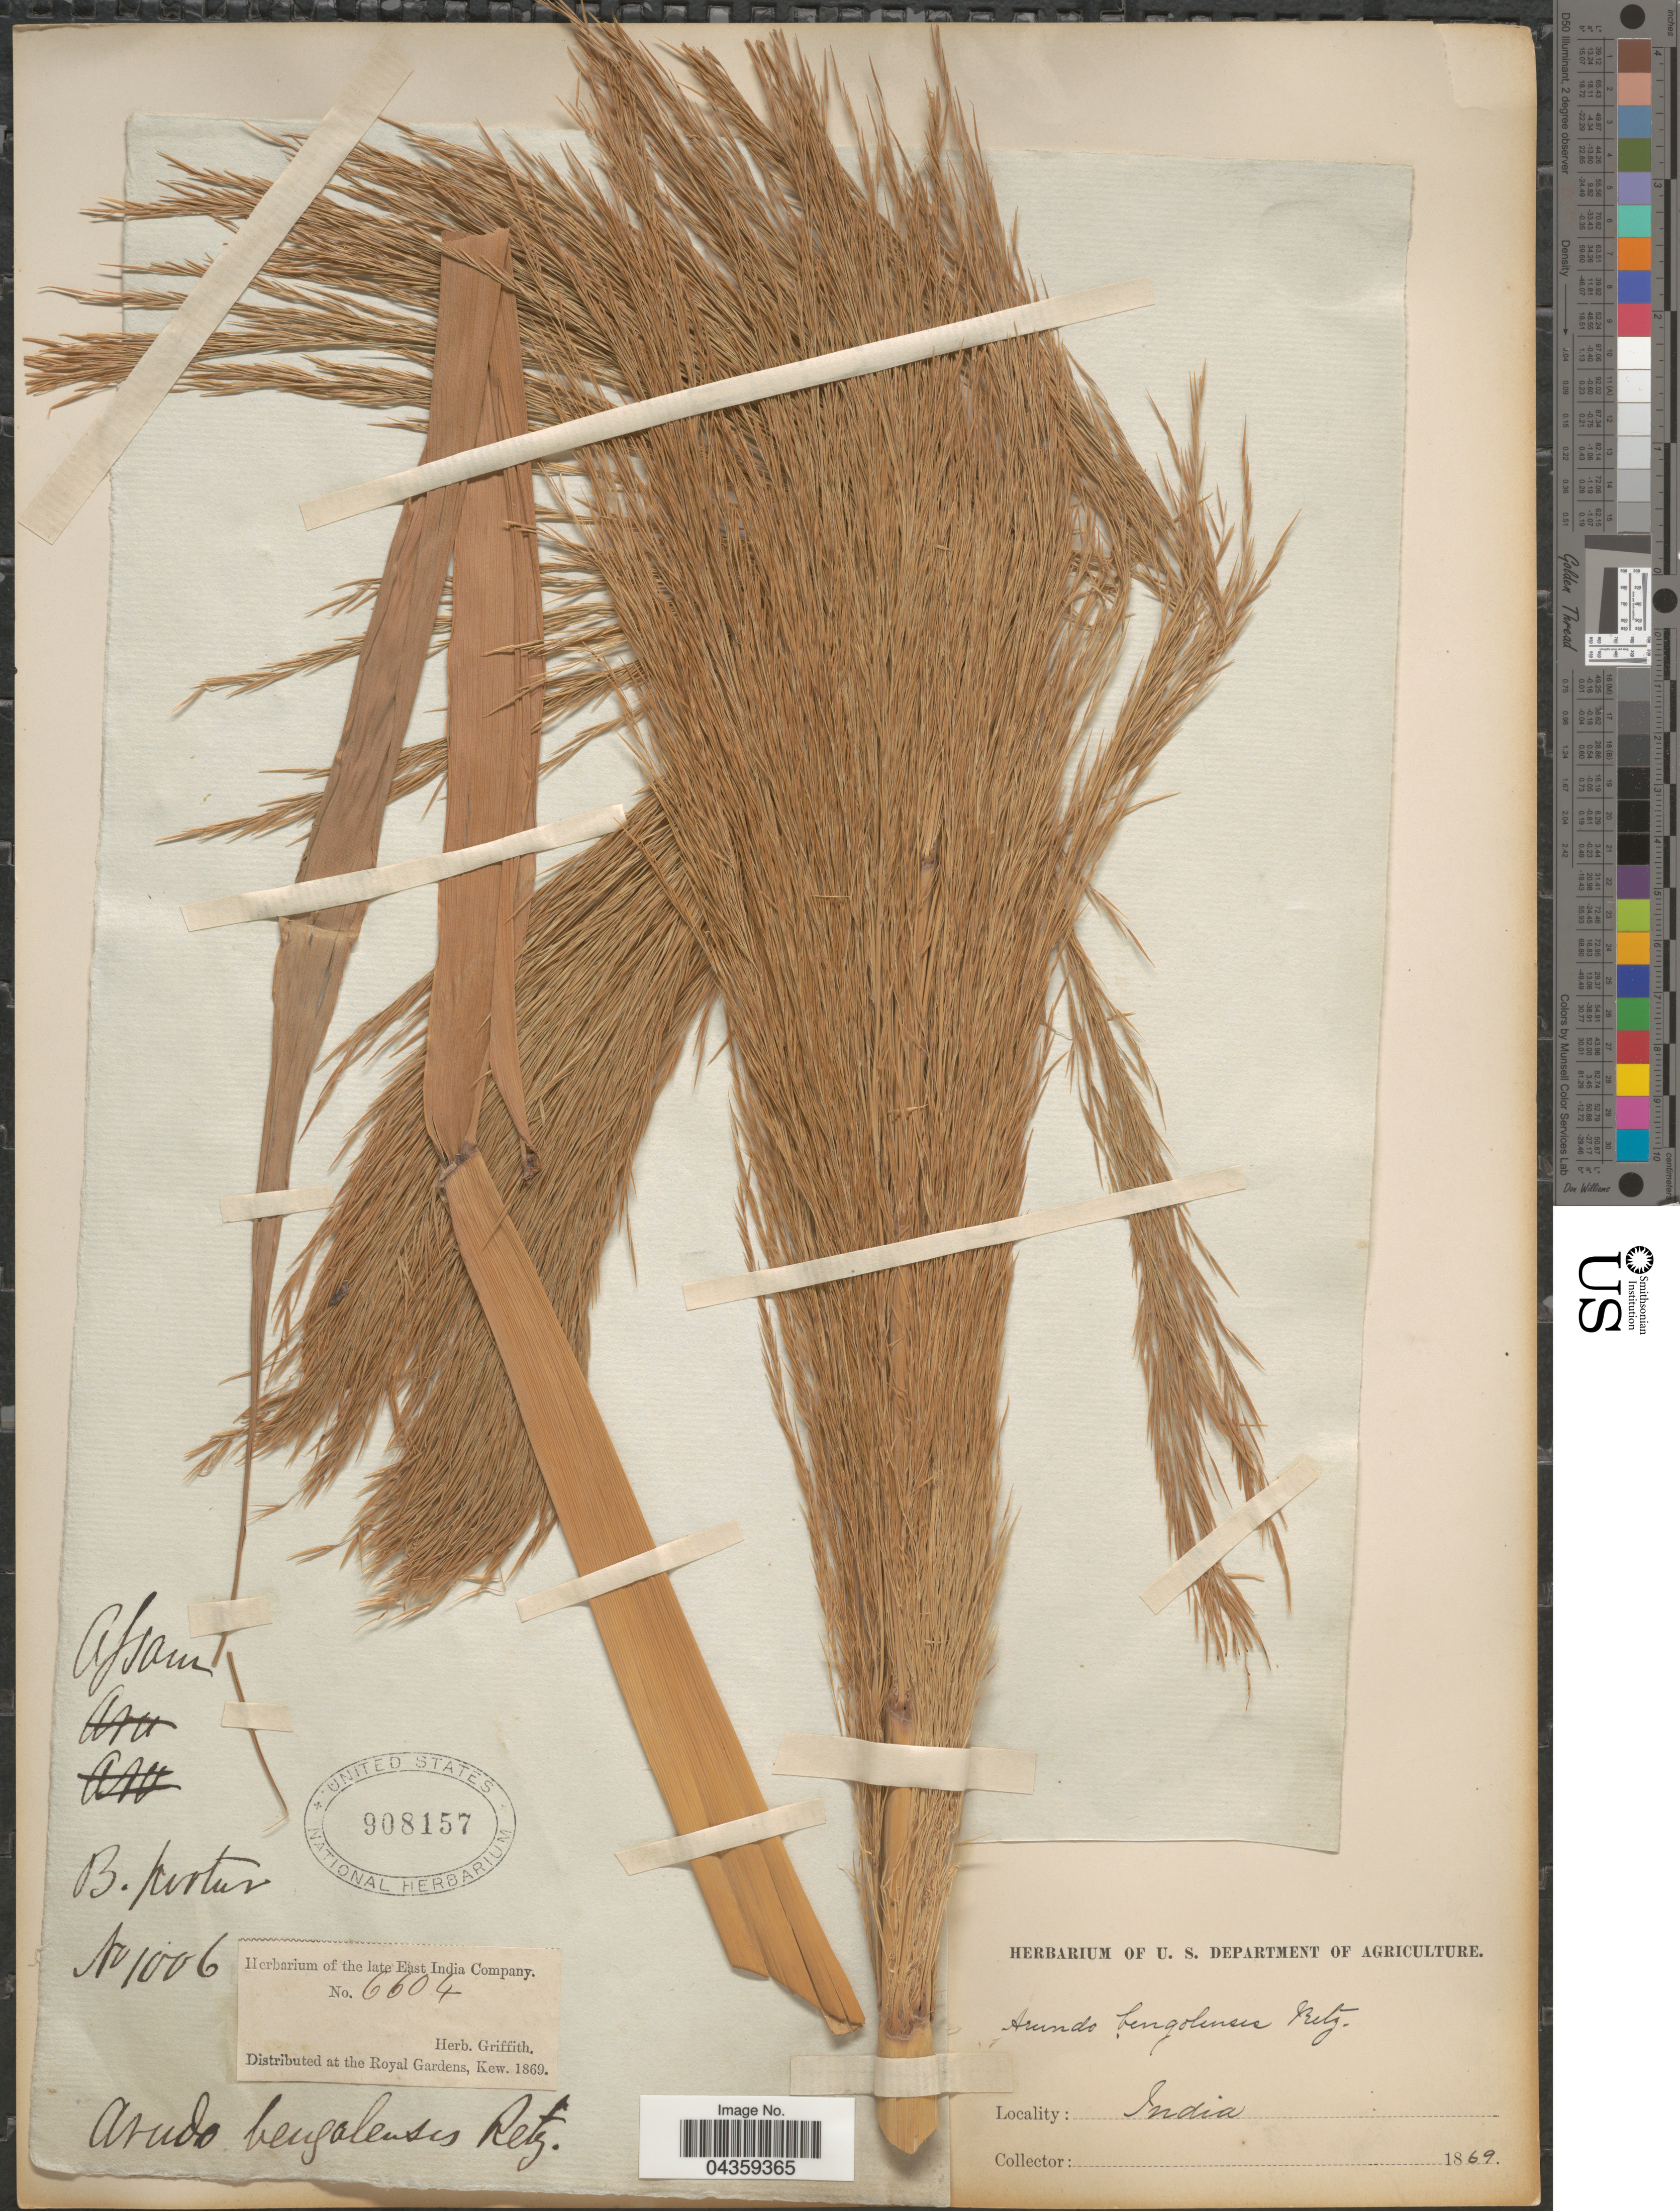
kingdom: Plantae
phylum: Tracheophyta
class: Liliopsida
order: Poales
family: Poaceae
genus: Arundo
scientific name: Arundo donax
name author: L.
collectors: ex herb. Griffith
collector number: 6604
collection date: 1869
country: India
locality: East India.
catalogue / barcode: US 908157